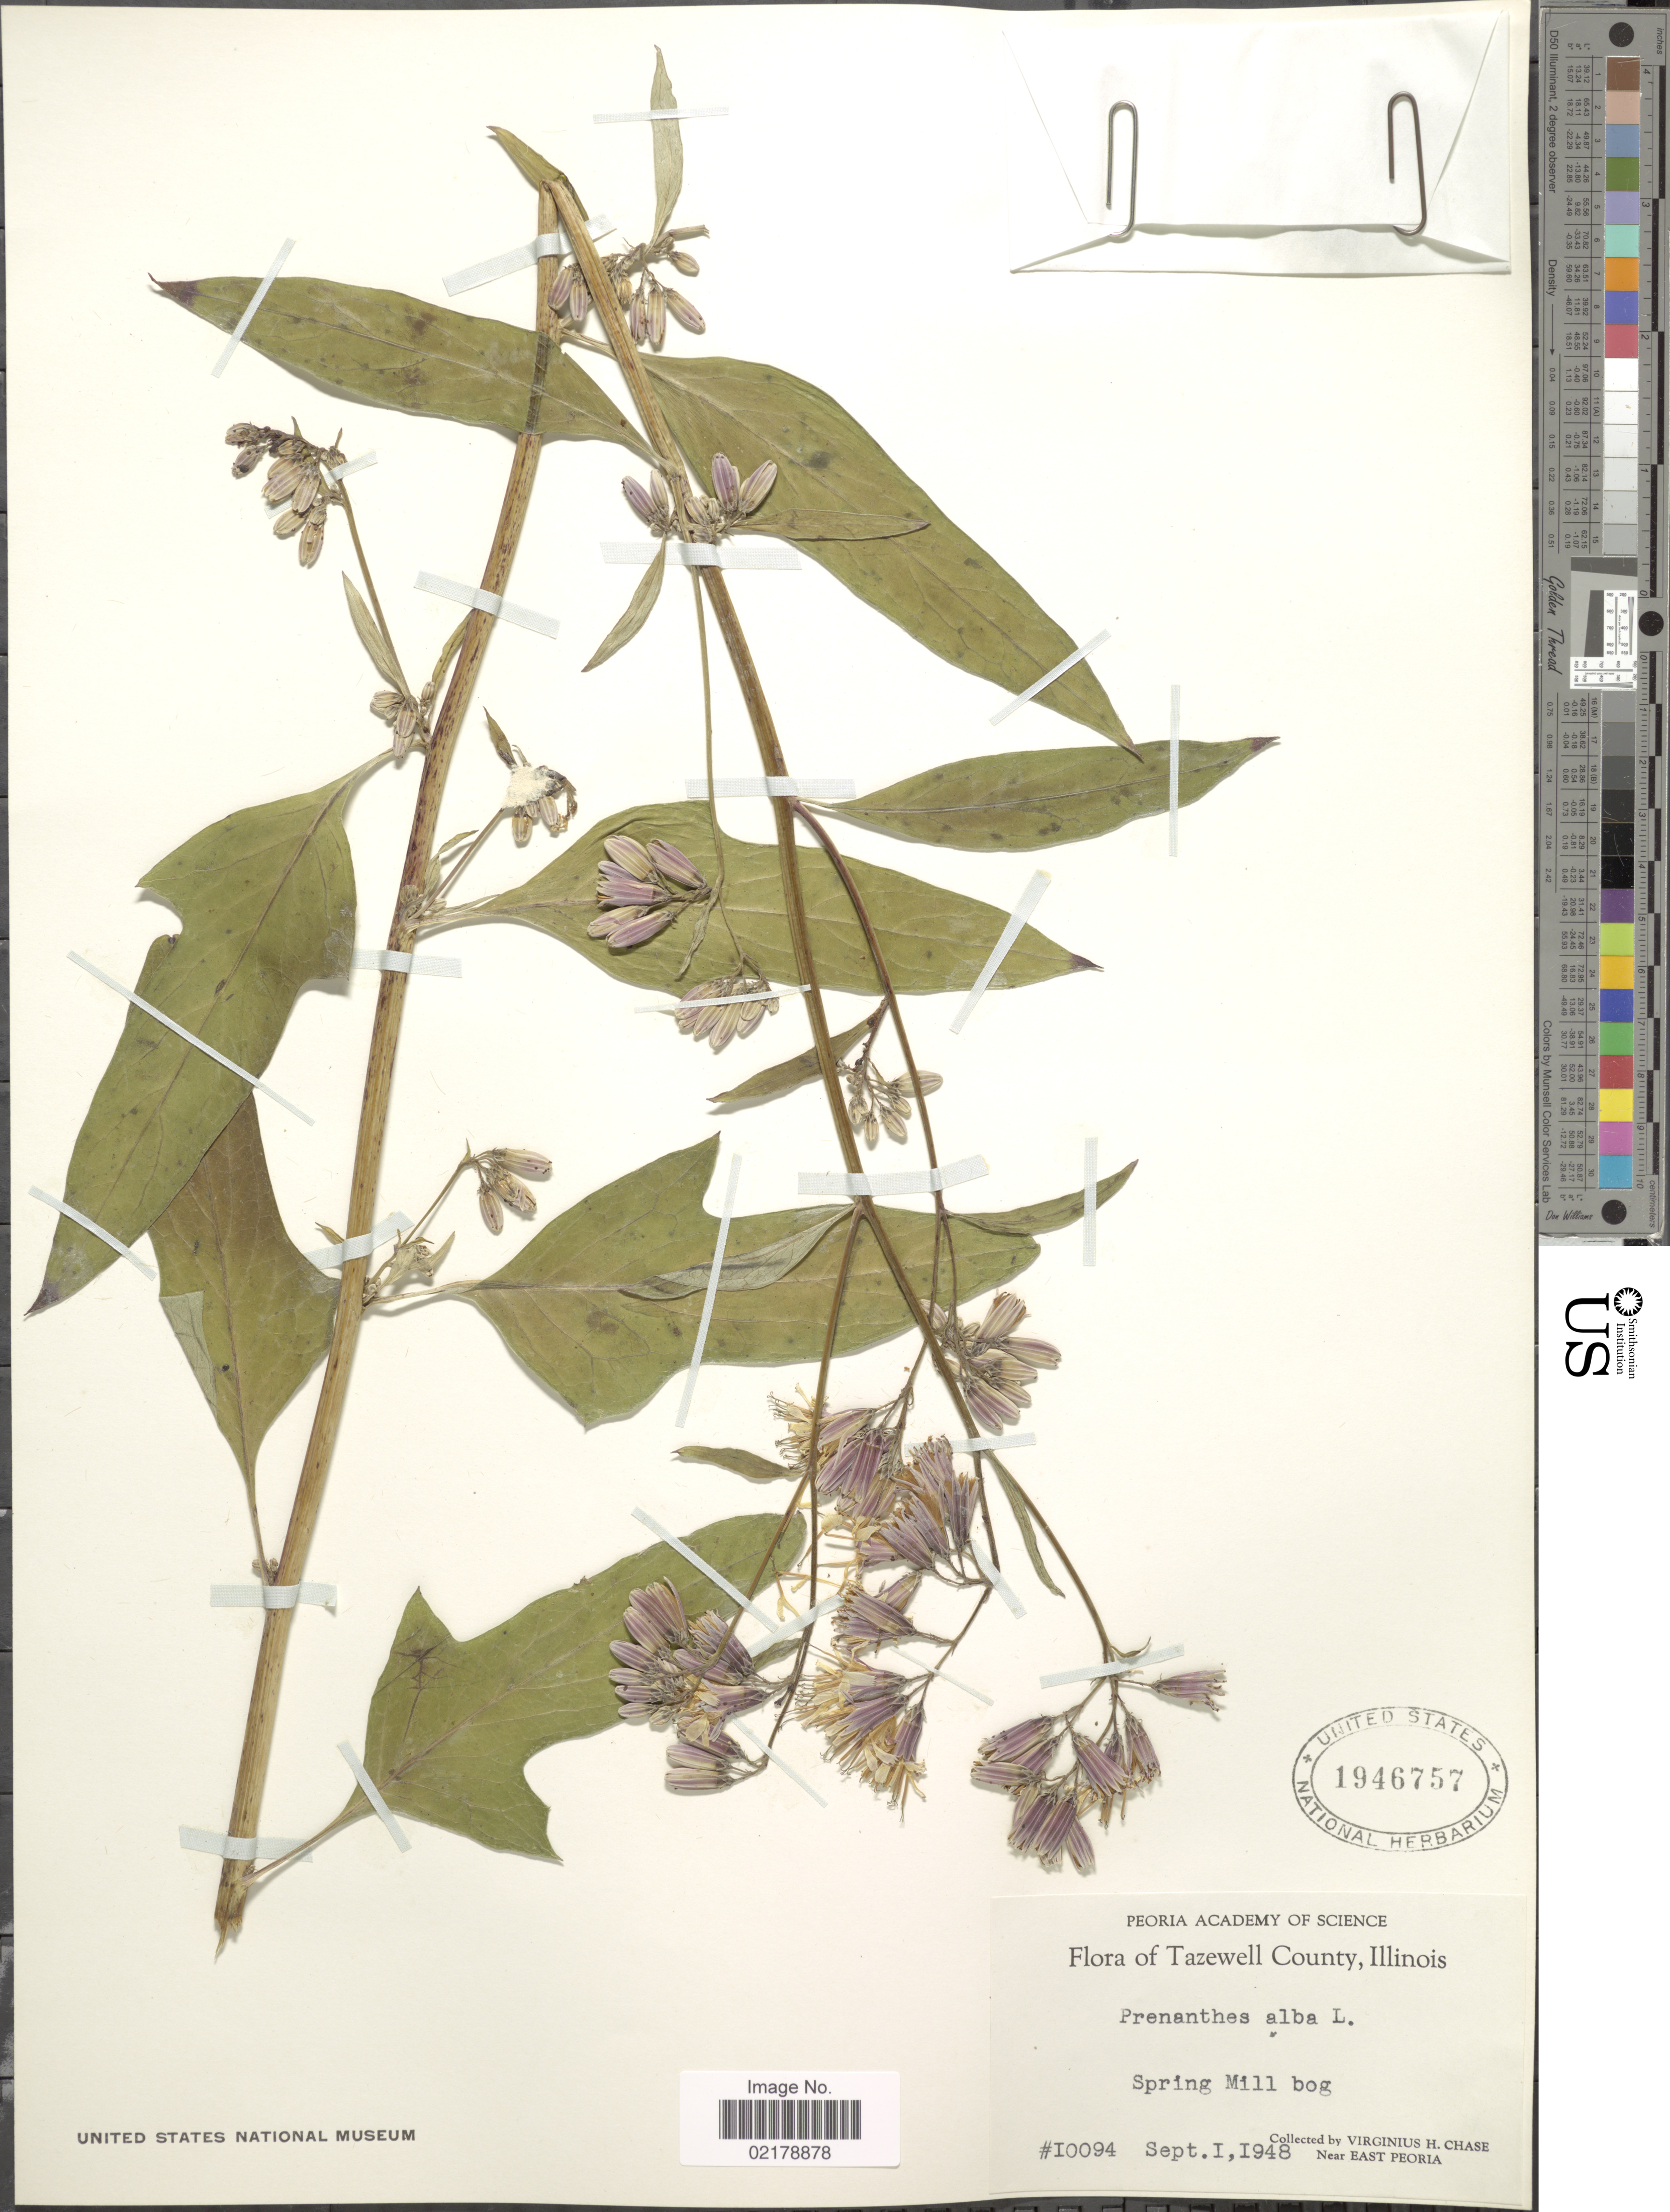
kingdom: Plantae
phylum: Tracheophyta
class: Magnoliopsida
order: Asterales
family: Asteraceae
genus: Nabalus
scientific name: Nabalus albus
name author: (L.) Hook.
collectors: V. H. Chase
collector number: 10094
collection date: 1948-09-01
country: United States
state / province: Illinois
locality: Tazewell County, Spring Mill bog, Near East Peoria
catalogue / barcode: US 1946757